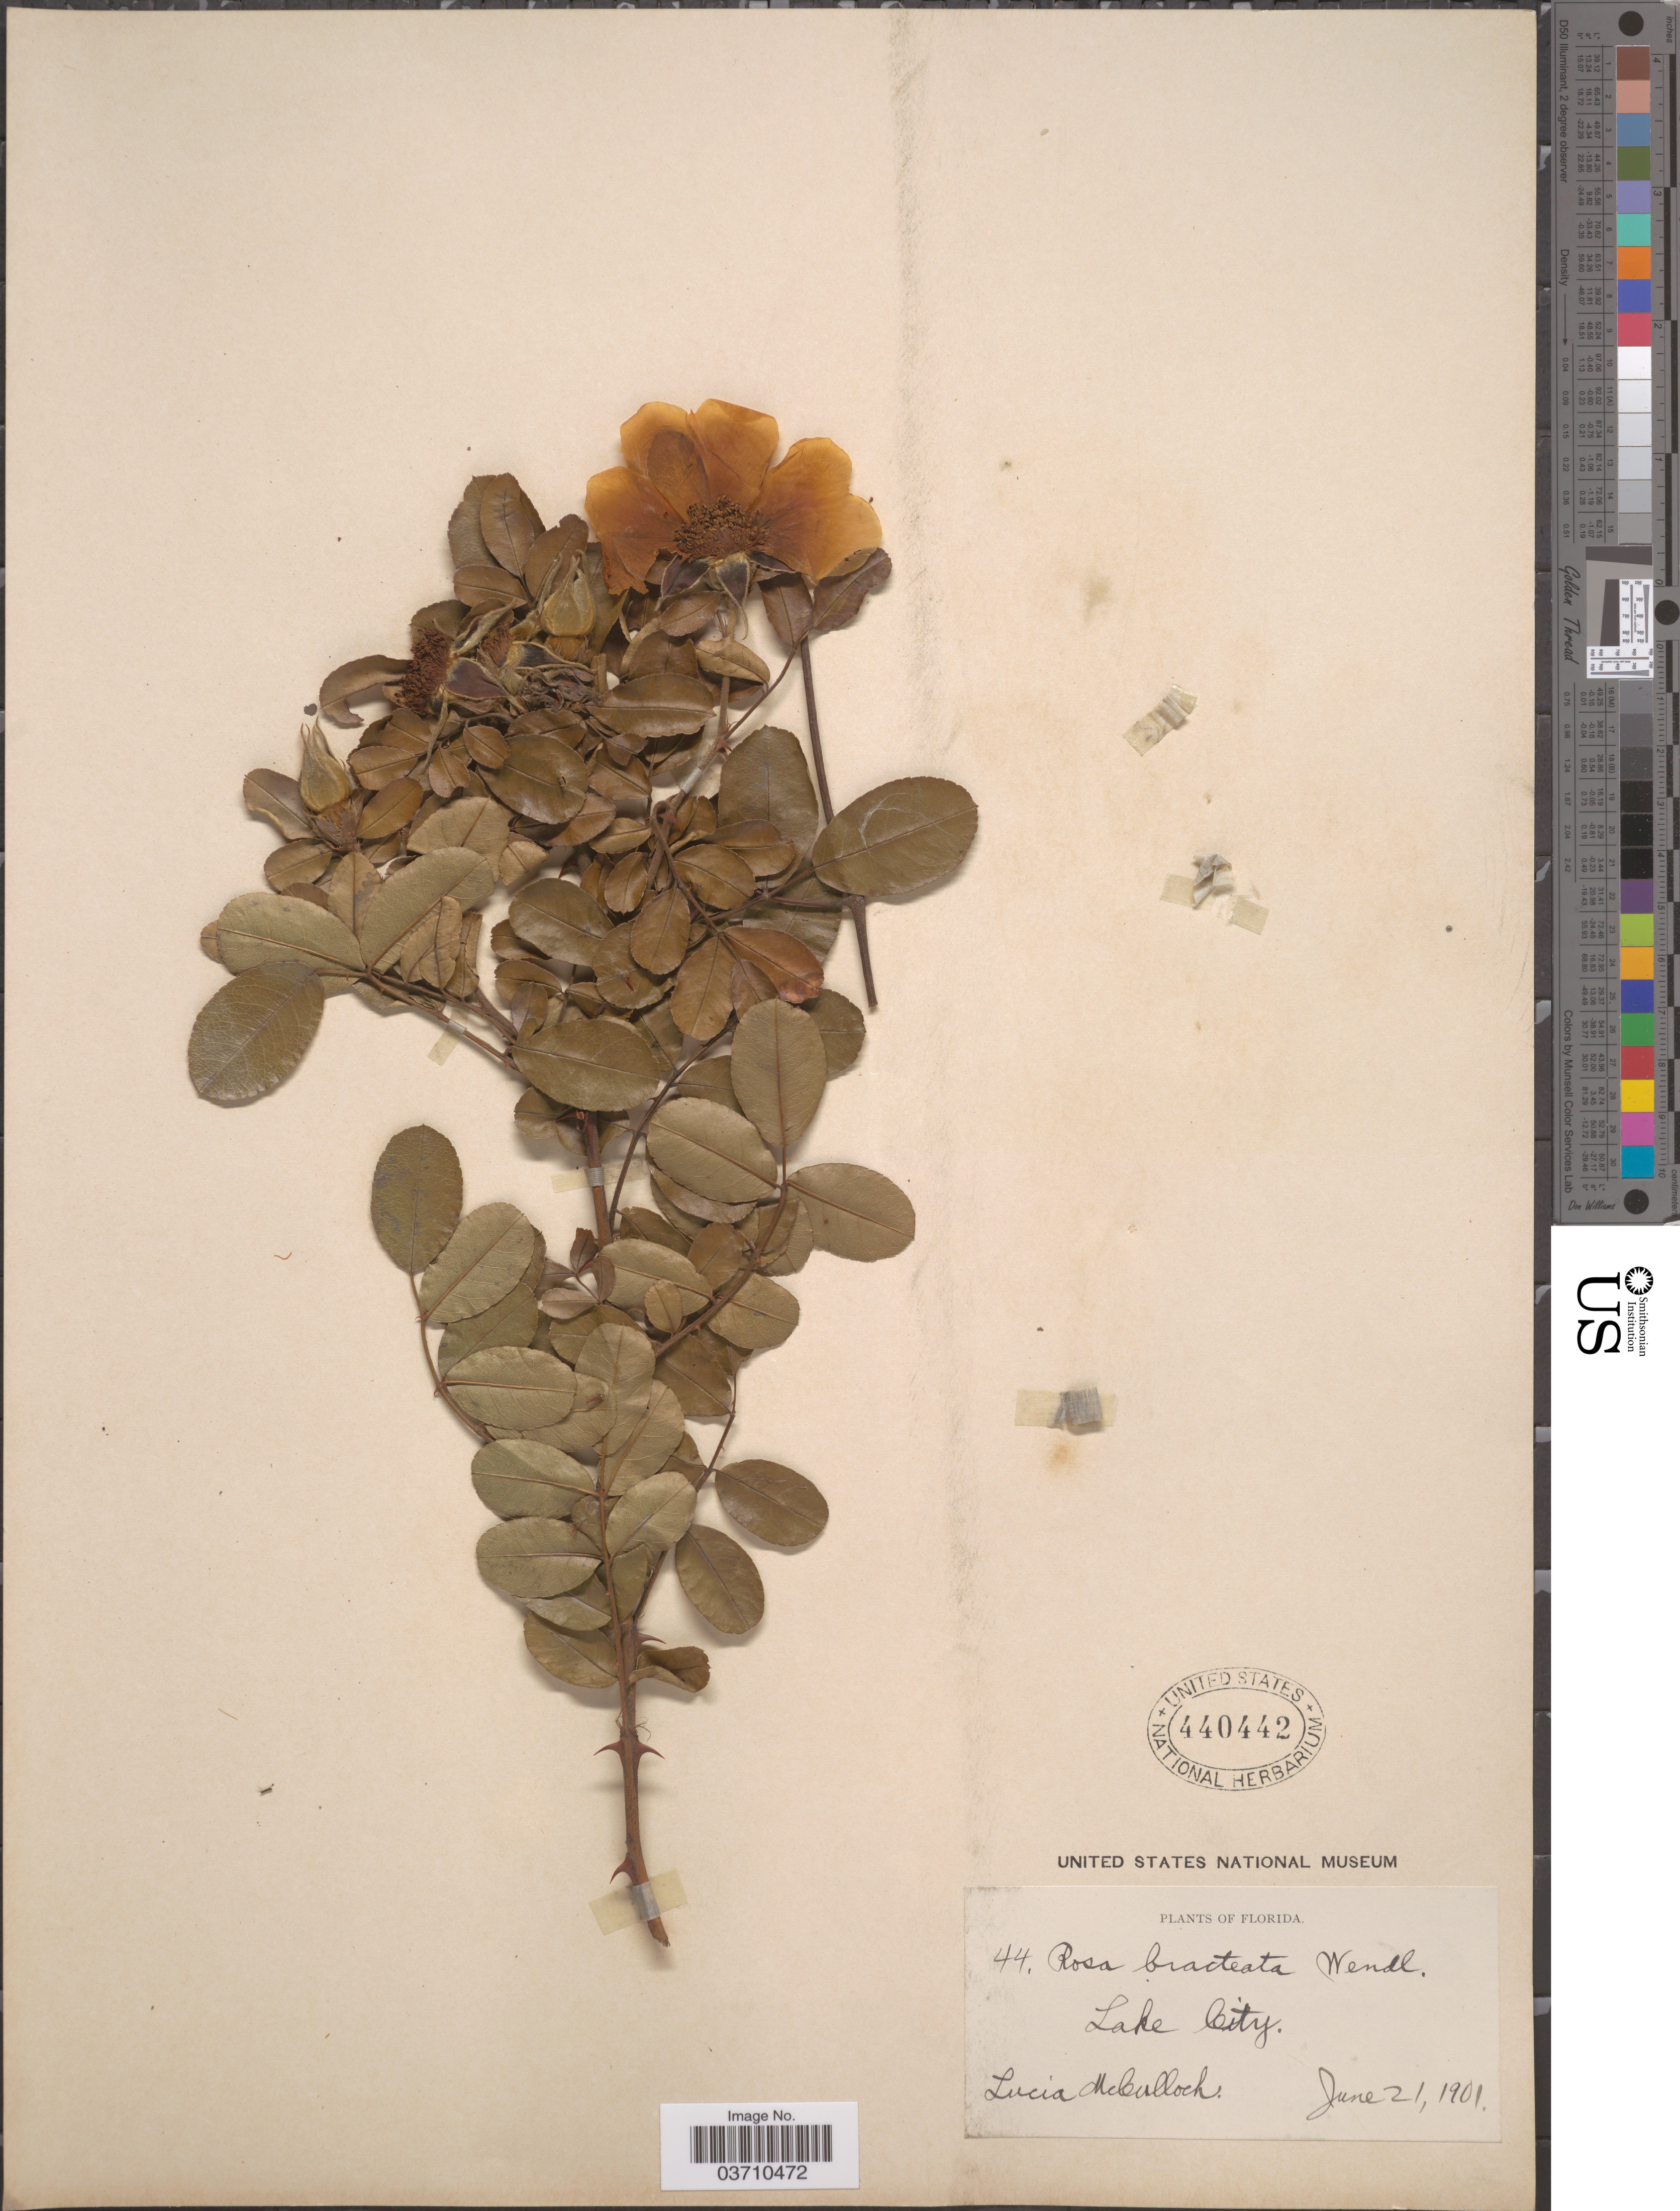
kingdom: Plantae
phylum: Tracheophyta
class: Magnoliopsida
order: Rosales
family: Rosaceae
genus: Rosa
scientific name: Rosa bracteata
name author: J.C. Wendl.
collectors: L. McCulloch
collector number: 44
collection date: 1901-06-21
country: United States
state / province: Florida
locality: Lake City.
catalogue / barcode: US 440442